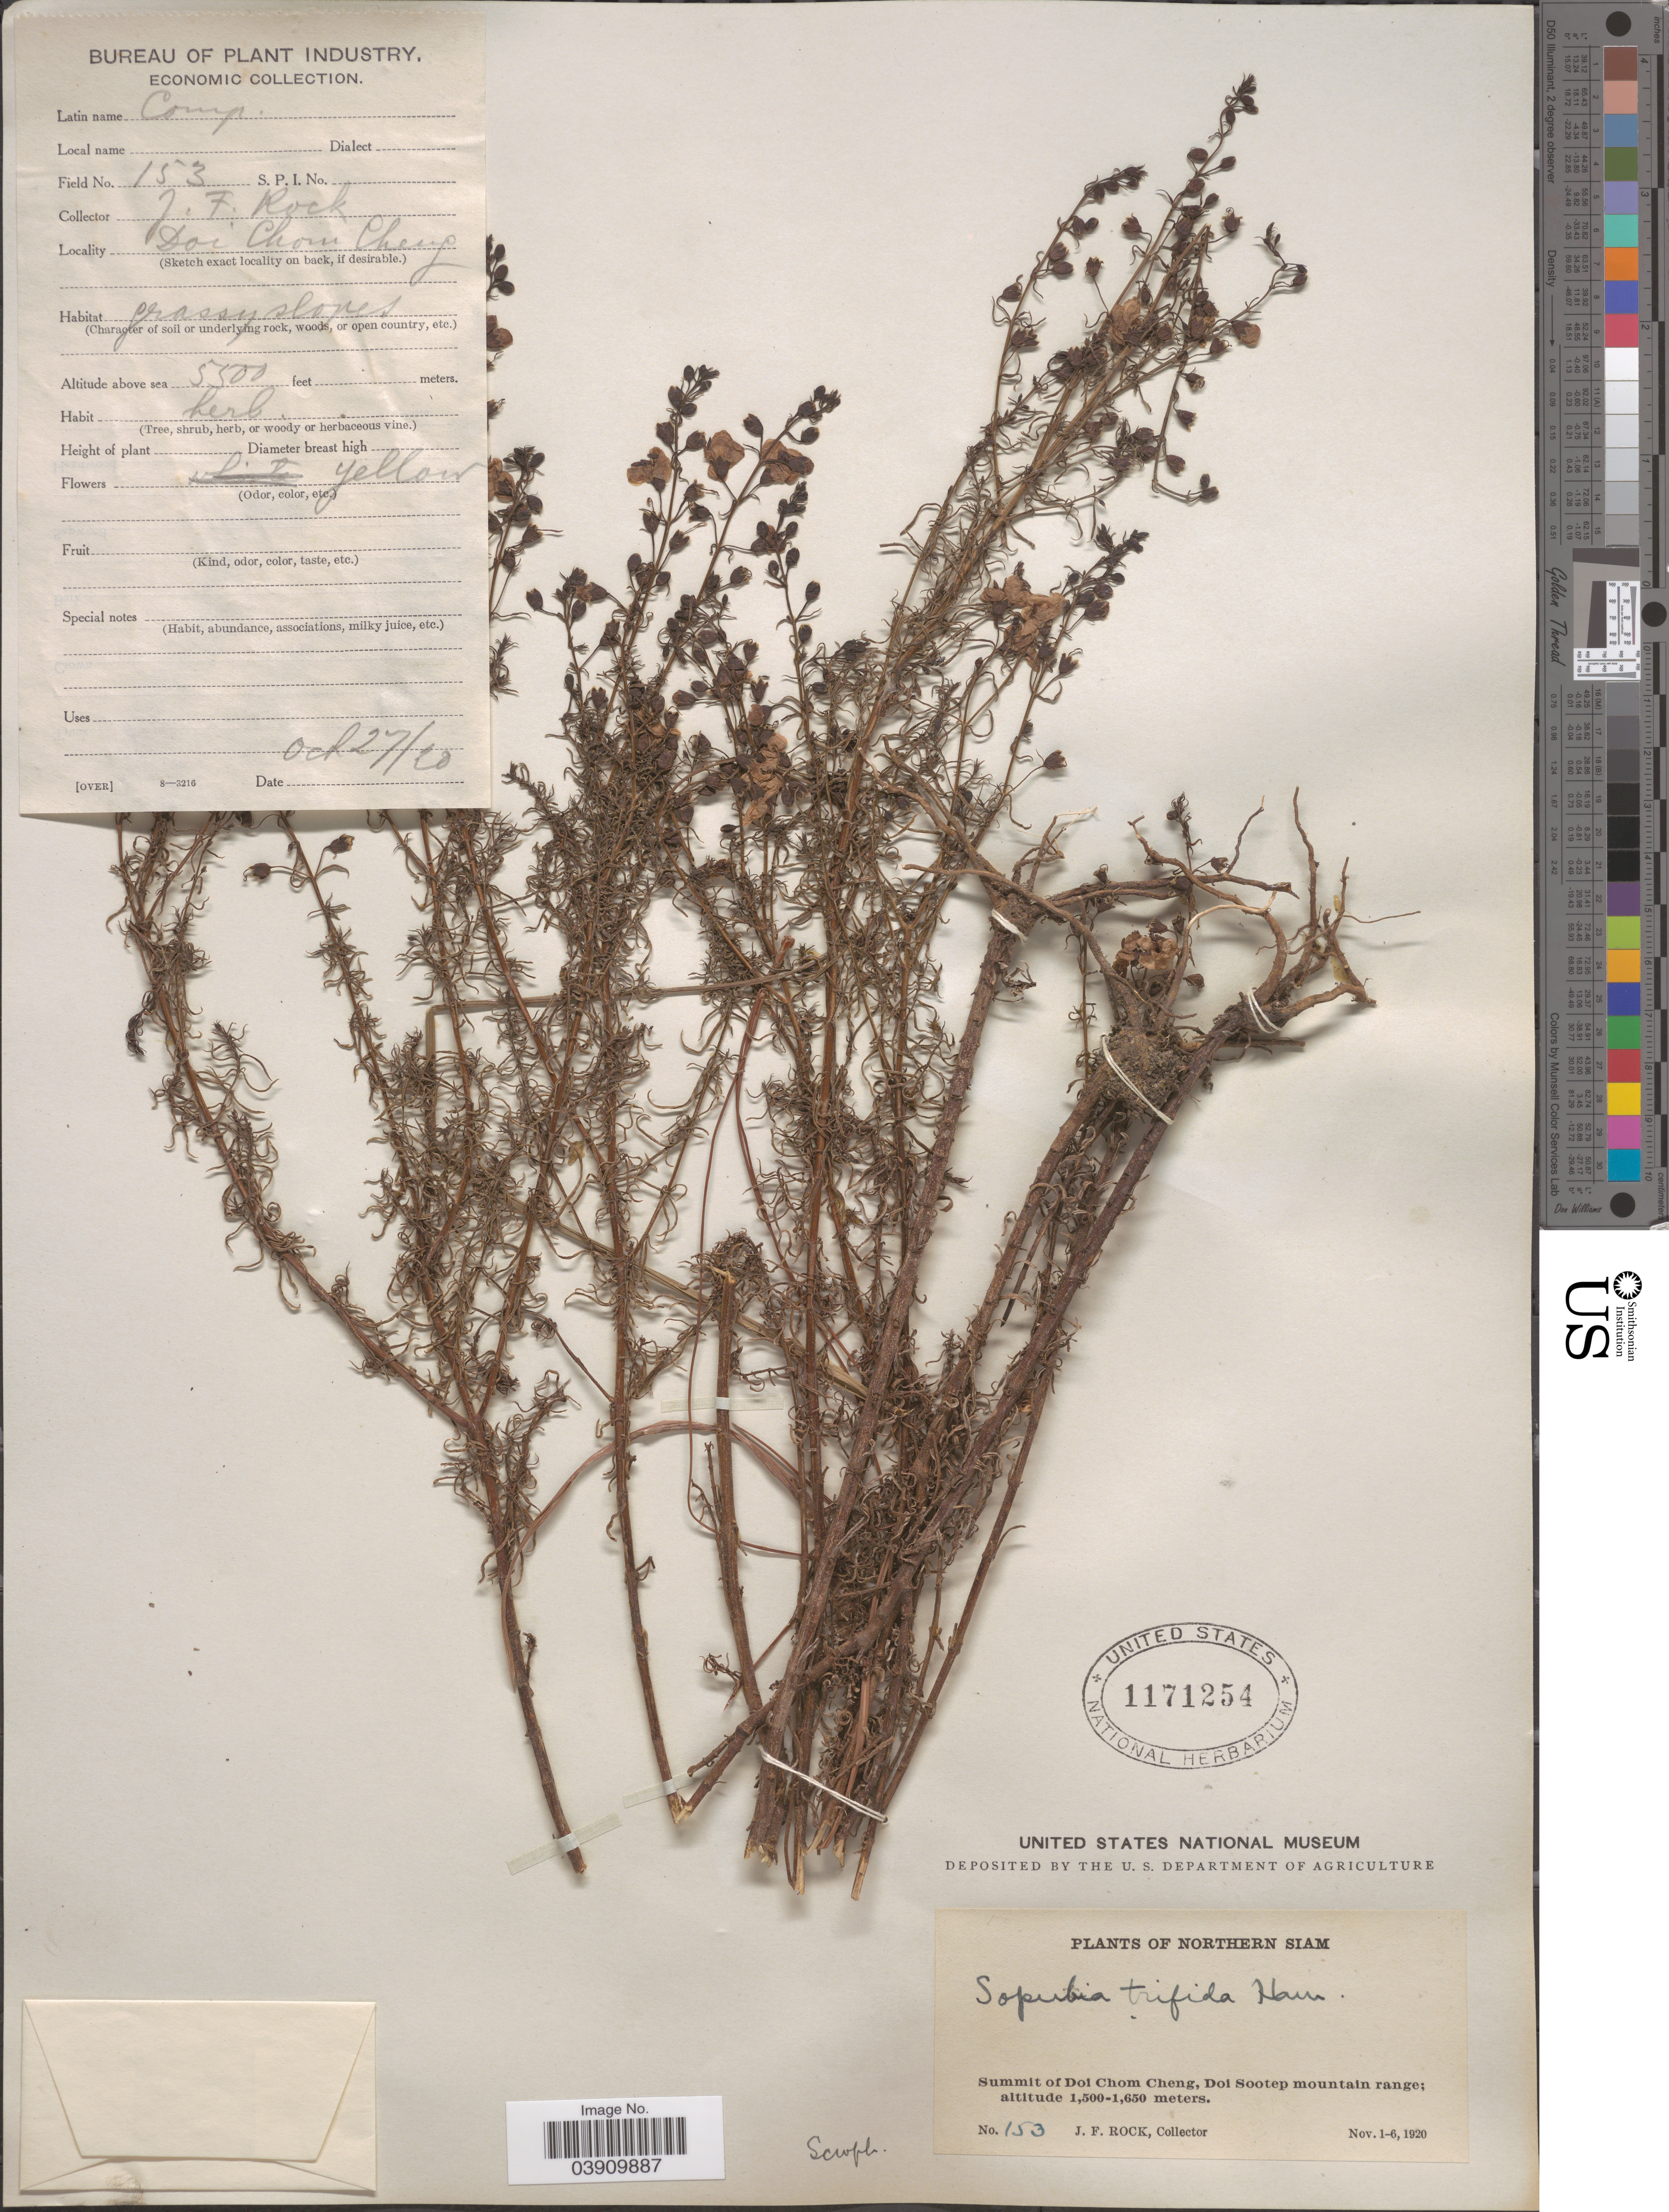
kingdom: Plantae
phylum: Tracheophyta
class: Magnoliopsida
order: Lamiales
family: Orobanchaceae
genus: Sopubia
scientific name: Sopubia trifida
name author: Buch.-Ham. ex D. Don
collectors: J. Rock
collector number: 153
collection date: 1920-10-27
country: Thailand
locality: Northern Siam. Summit of Doi Chom Cheng, Doi Sootep mountain range.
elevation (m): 1676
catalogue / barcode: US 1171254